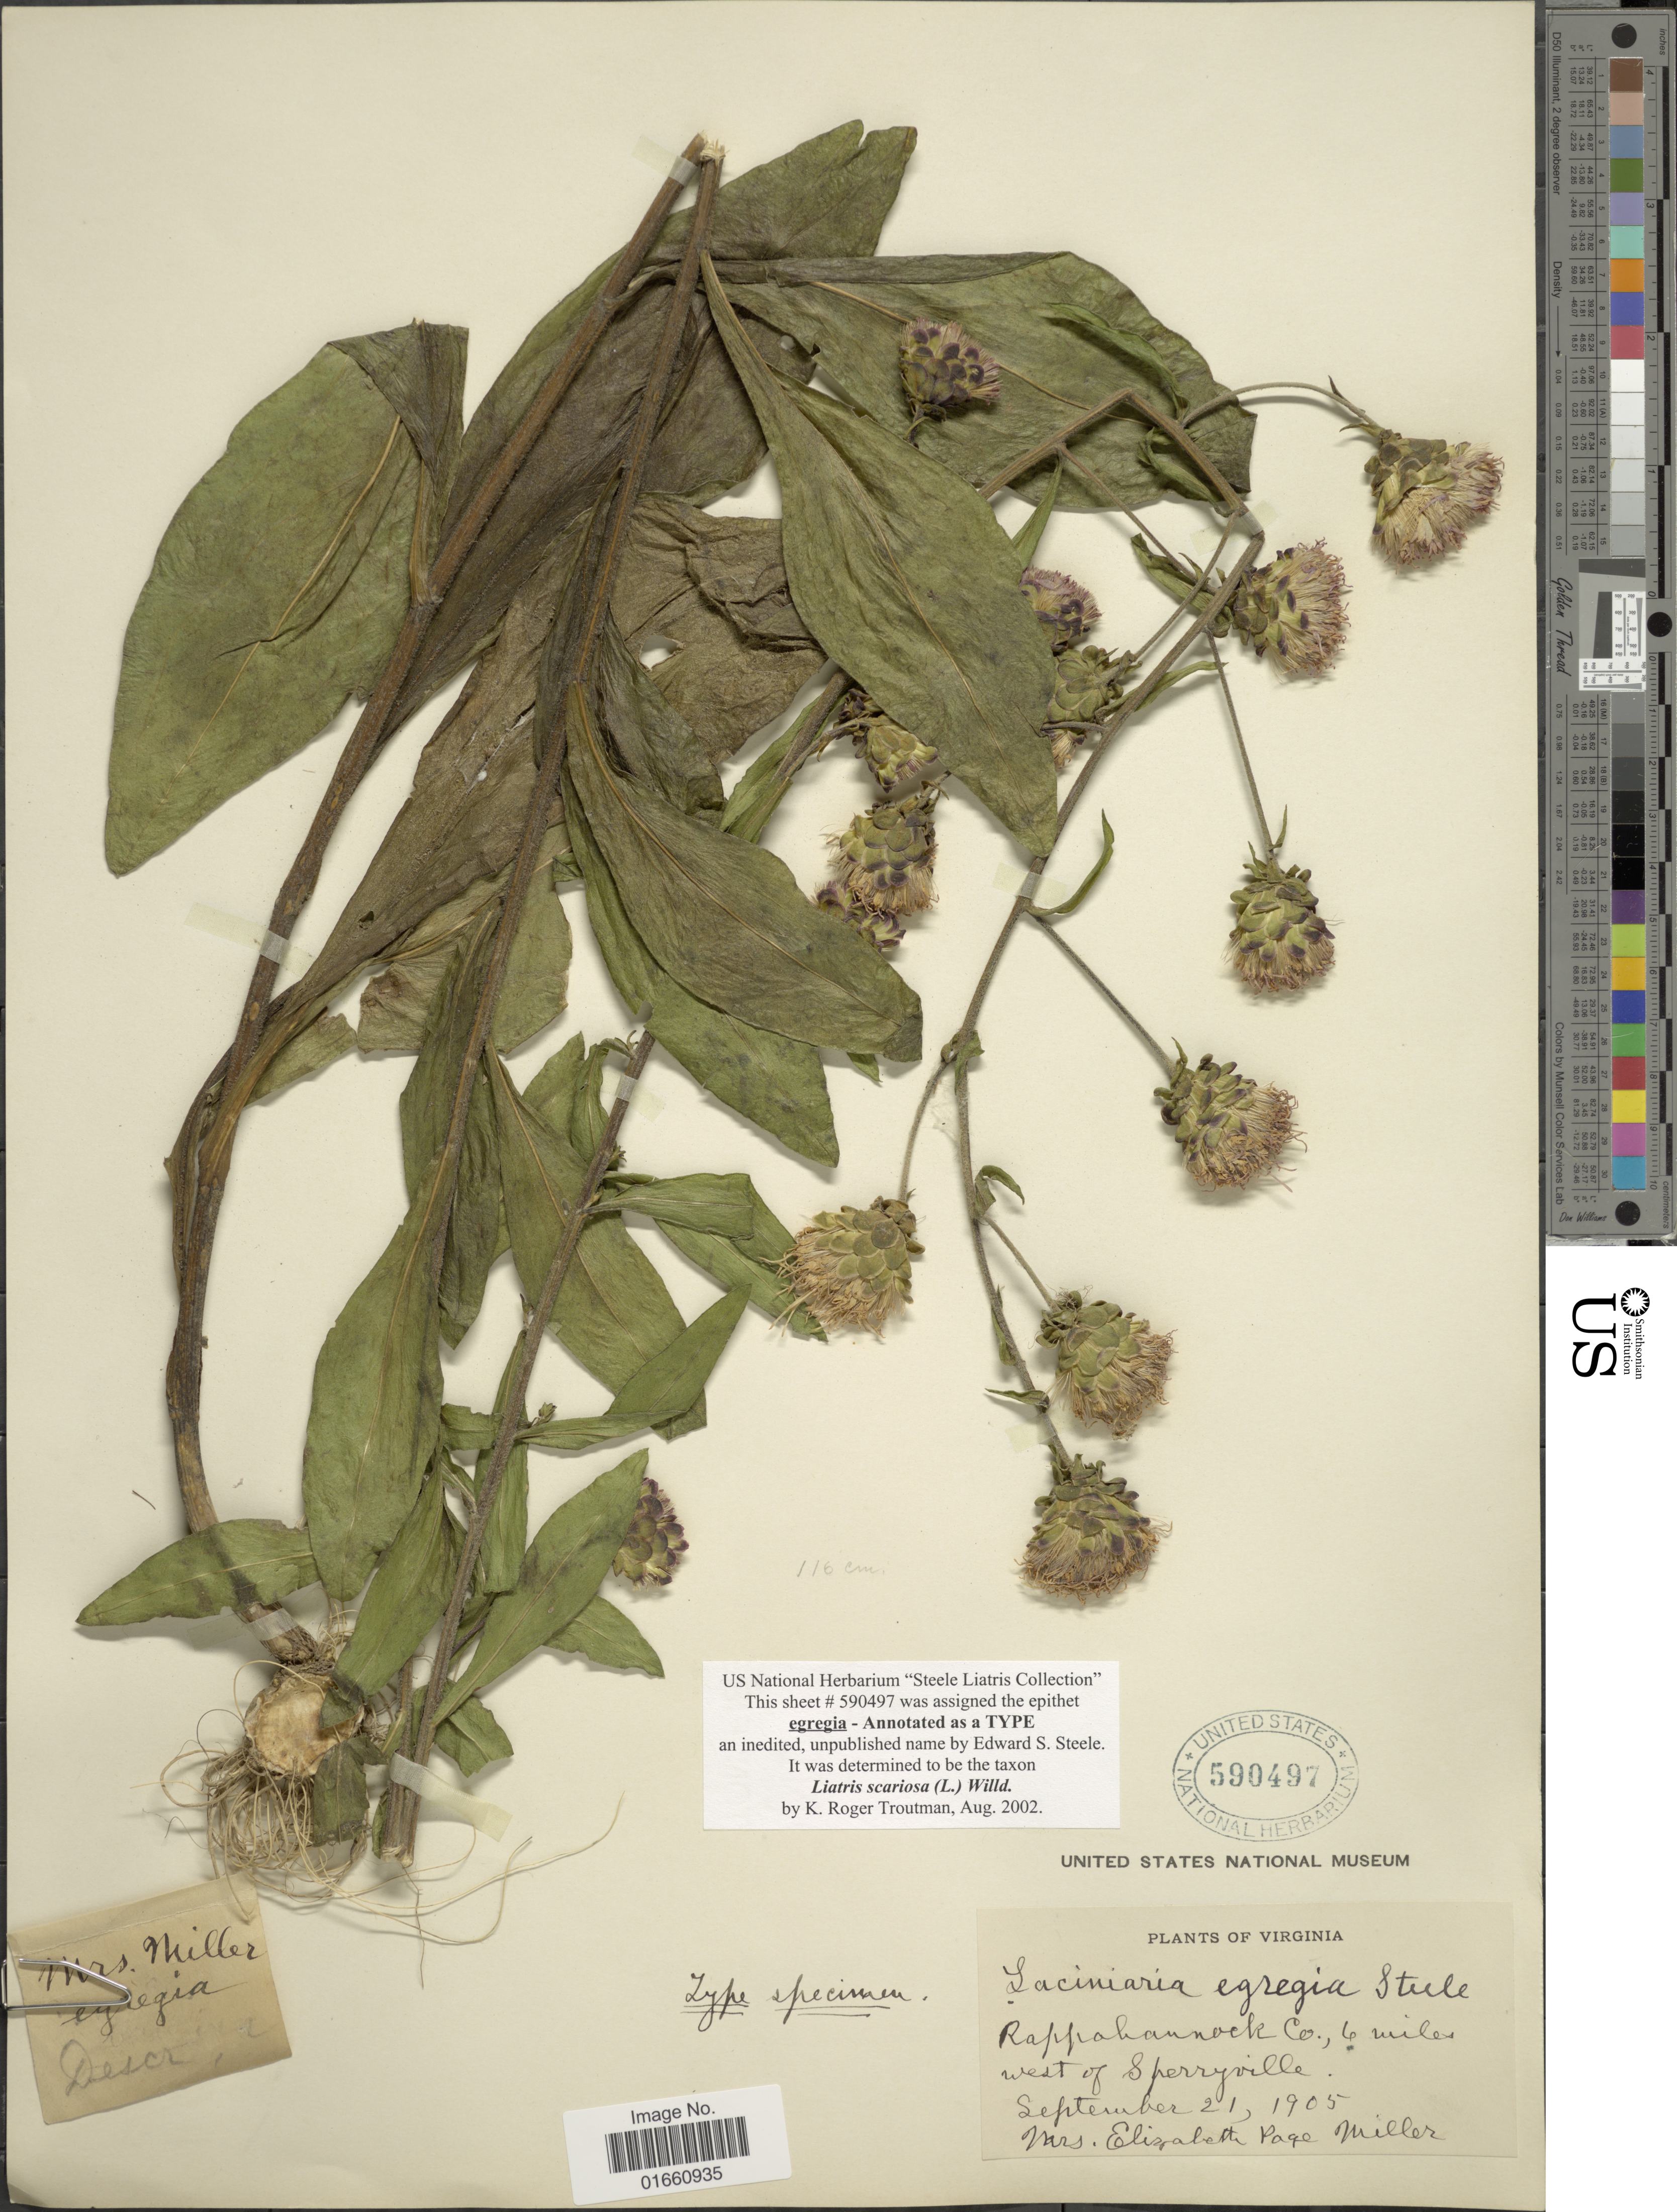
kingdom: Plantae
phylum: Tracheophyta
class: Magnoliopsida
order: Asterales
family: Asteraceae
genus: Liatris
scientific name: Liatris scariosa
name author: (L.) Willd.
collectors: E. P. Miller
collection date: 1905-09-21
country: United States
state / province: Virginia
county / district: Rappahannock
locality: Six miles west of Sperryville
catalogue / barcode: US 590497